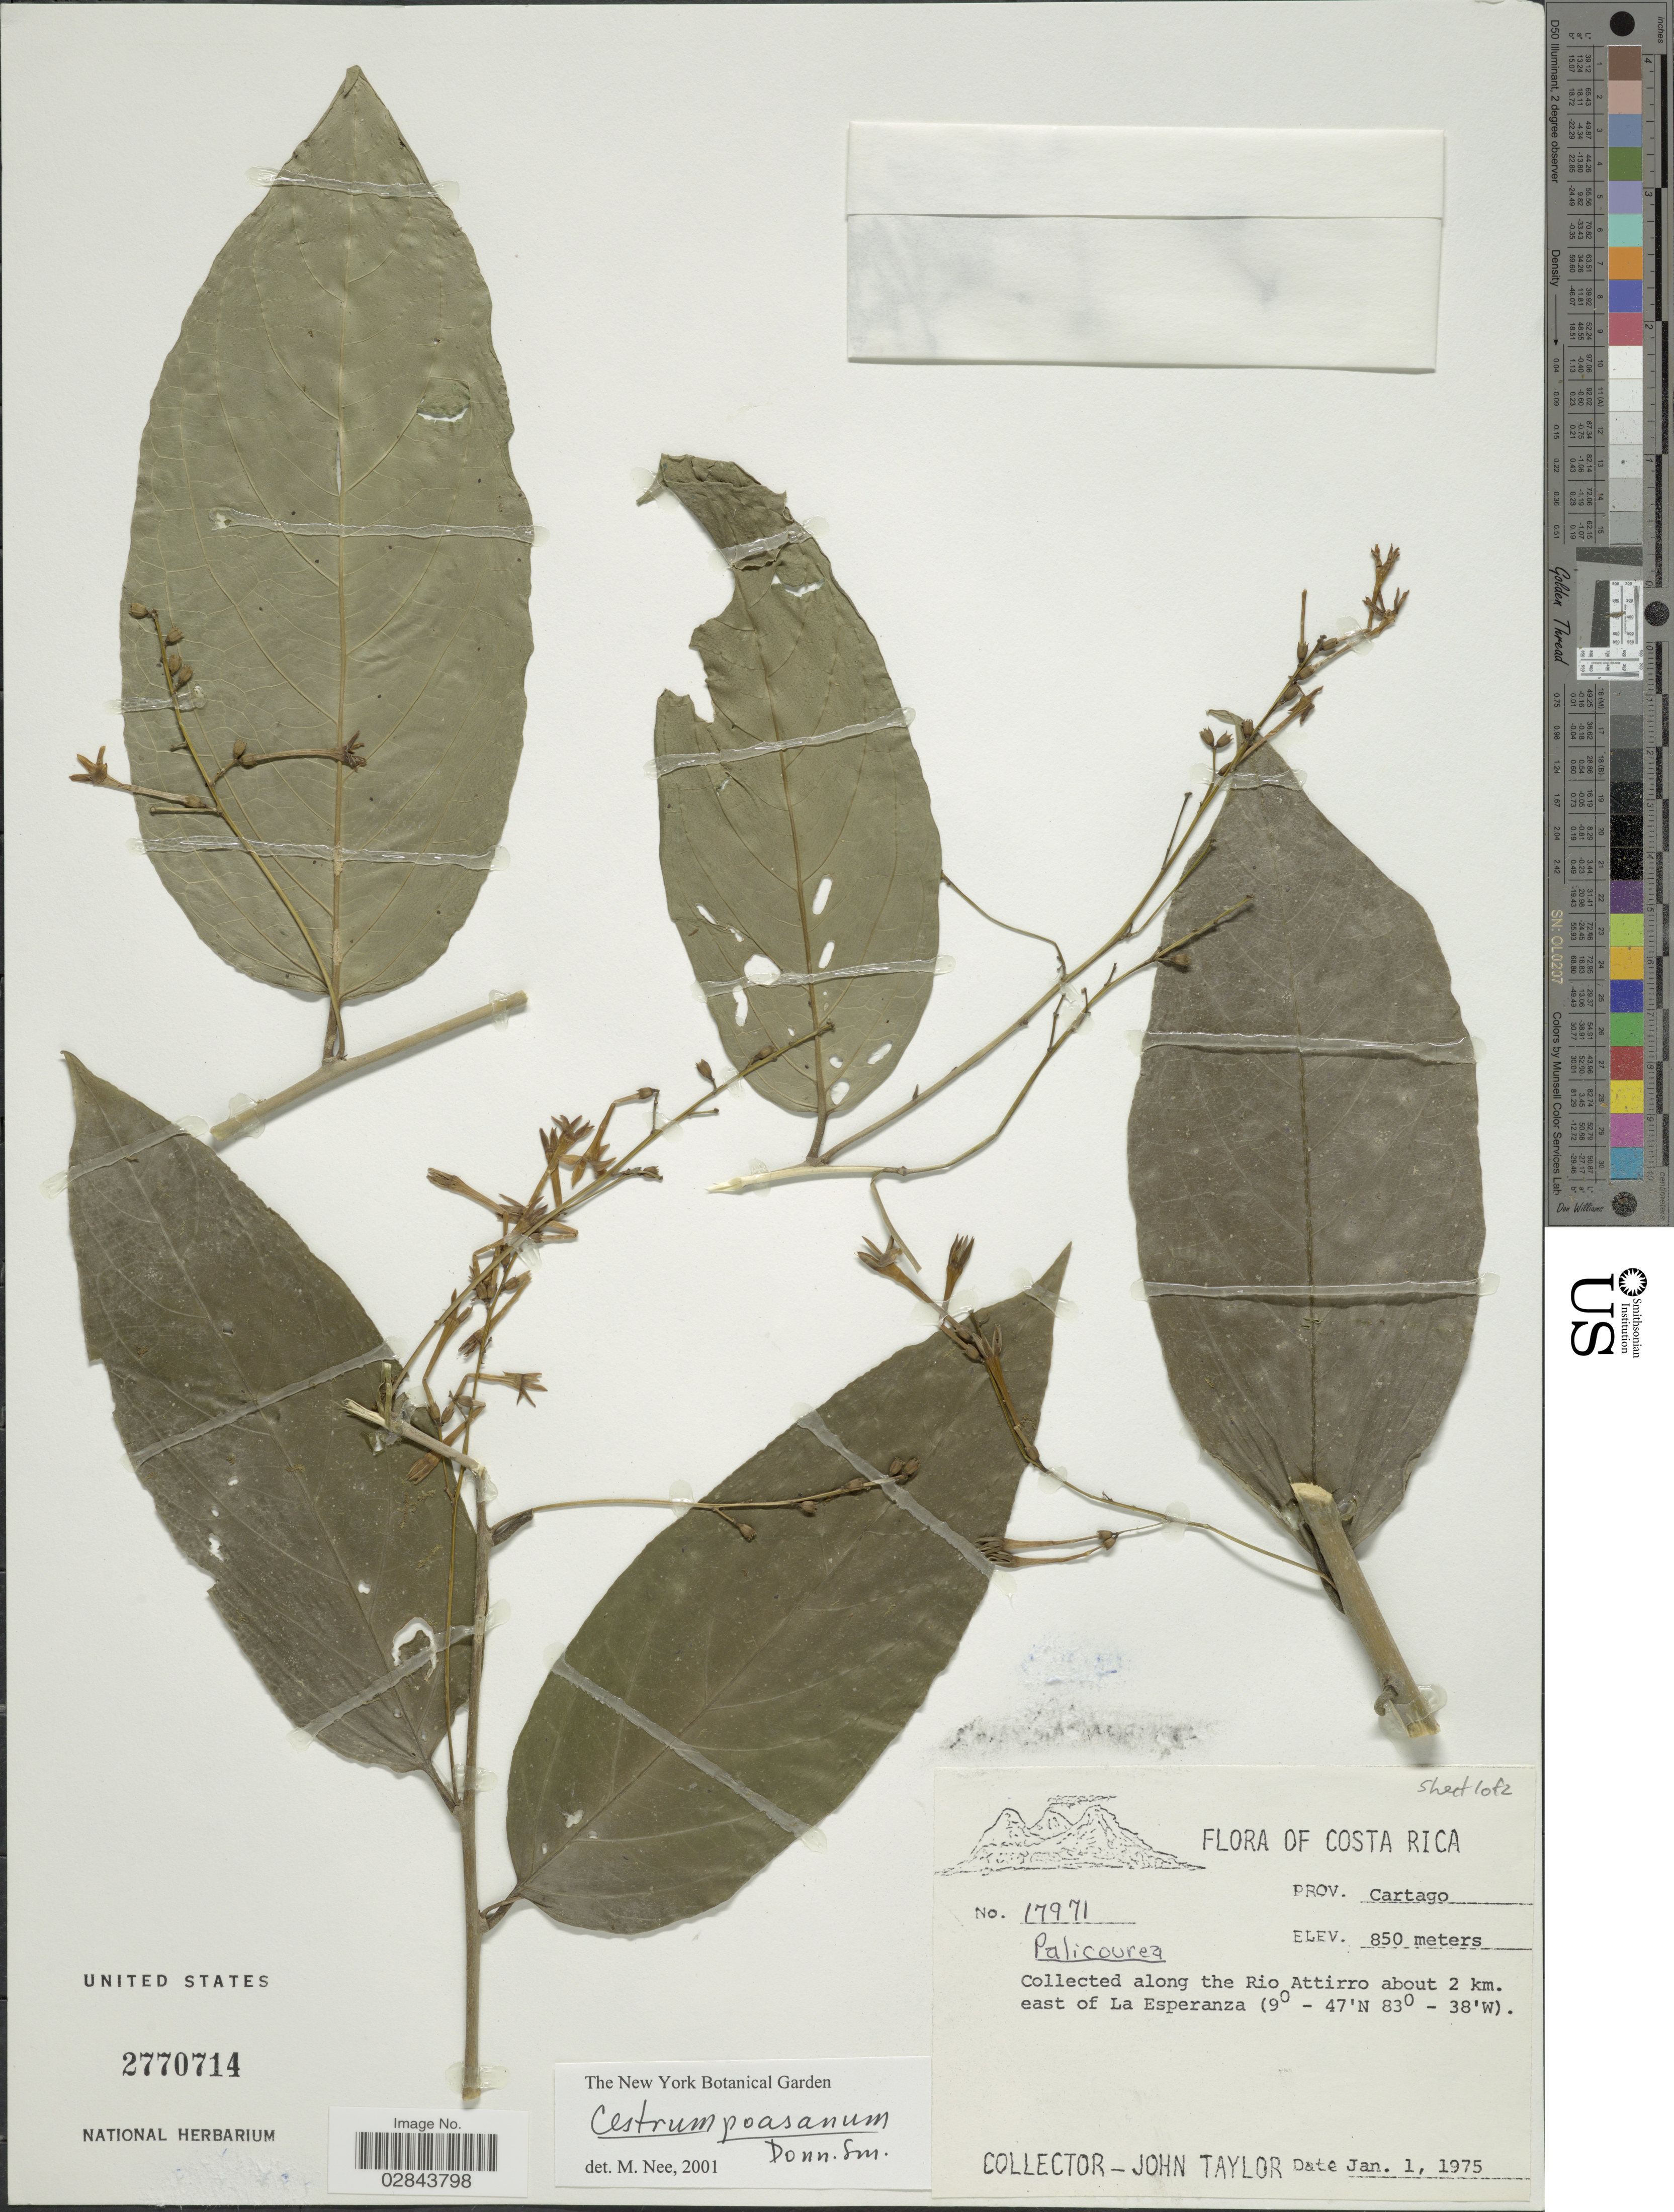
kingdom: Plantae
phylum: Tracheophyta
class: Magnoliopsida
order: Solanales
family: Solanaceae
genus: Cestrum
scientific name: Cestrum poasanum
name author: Donn. Sm.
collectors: J. Taylor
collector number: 17971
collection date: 1975-01-01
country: Costa Rica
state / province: Cartago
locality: Prov. Cartago, along the Rio Attirro about 2 km. east of La Esperanza.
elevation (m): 850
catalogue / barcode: US 2770714